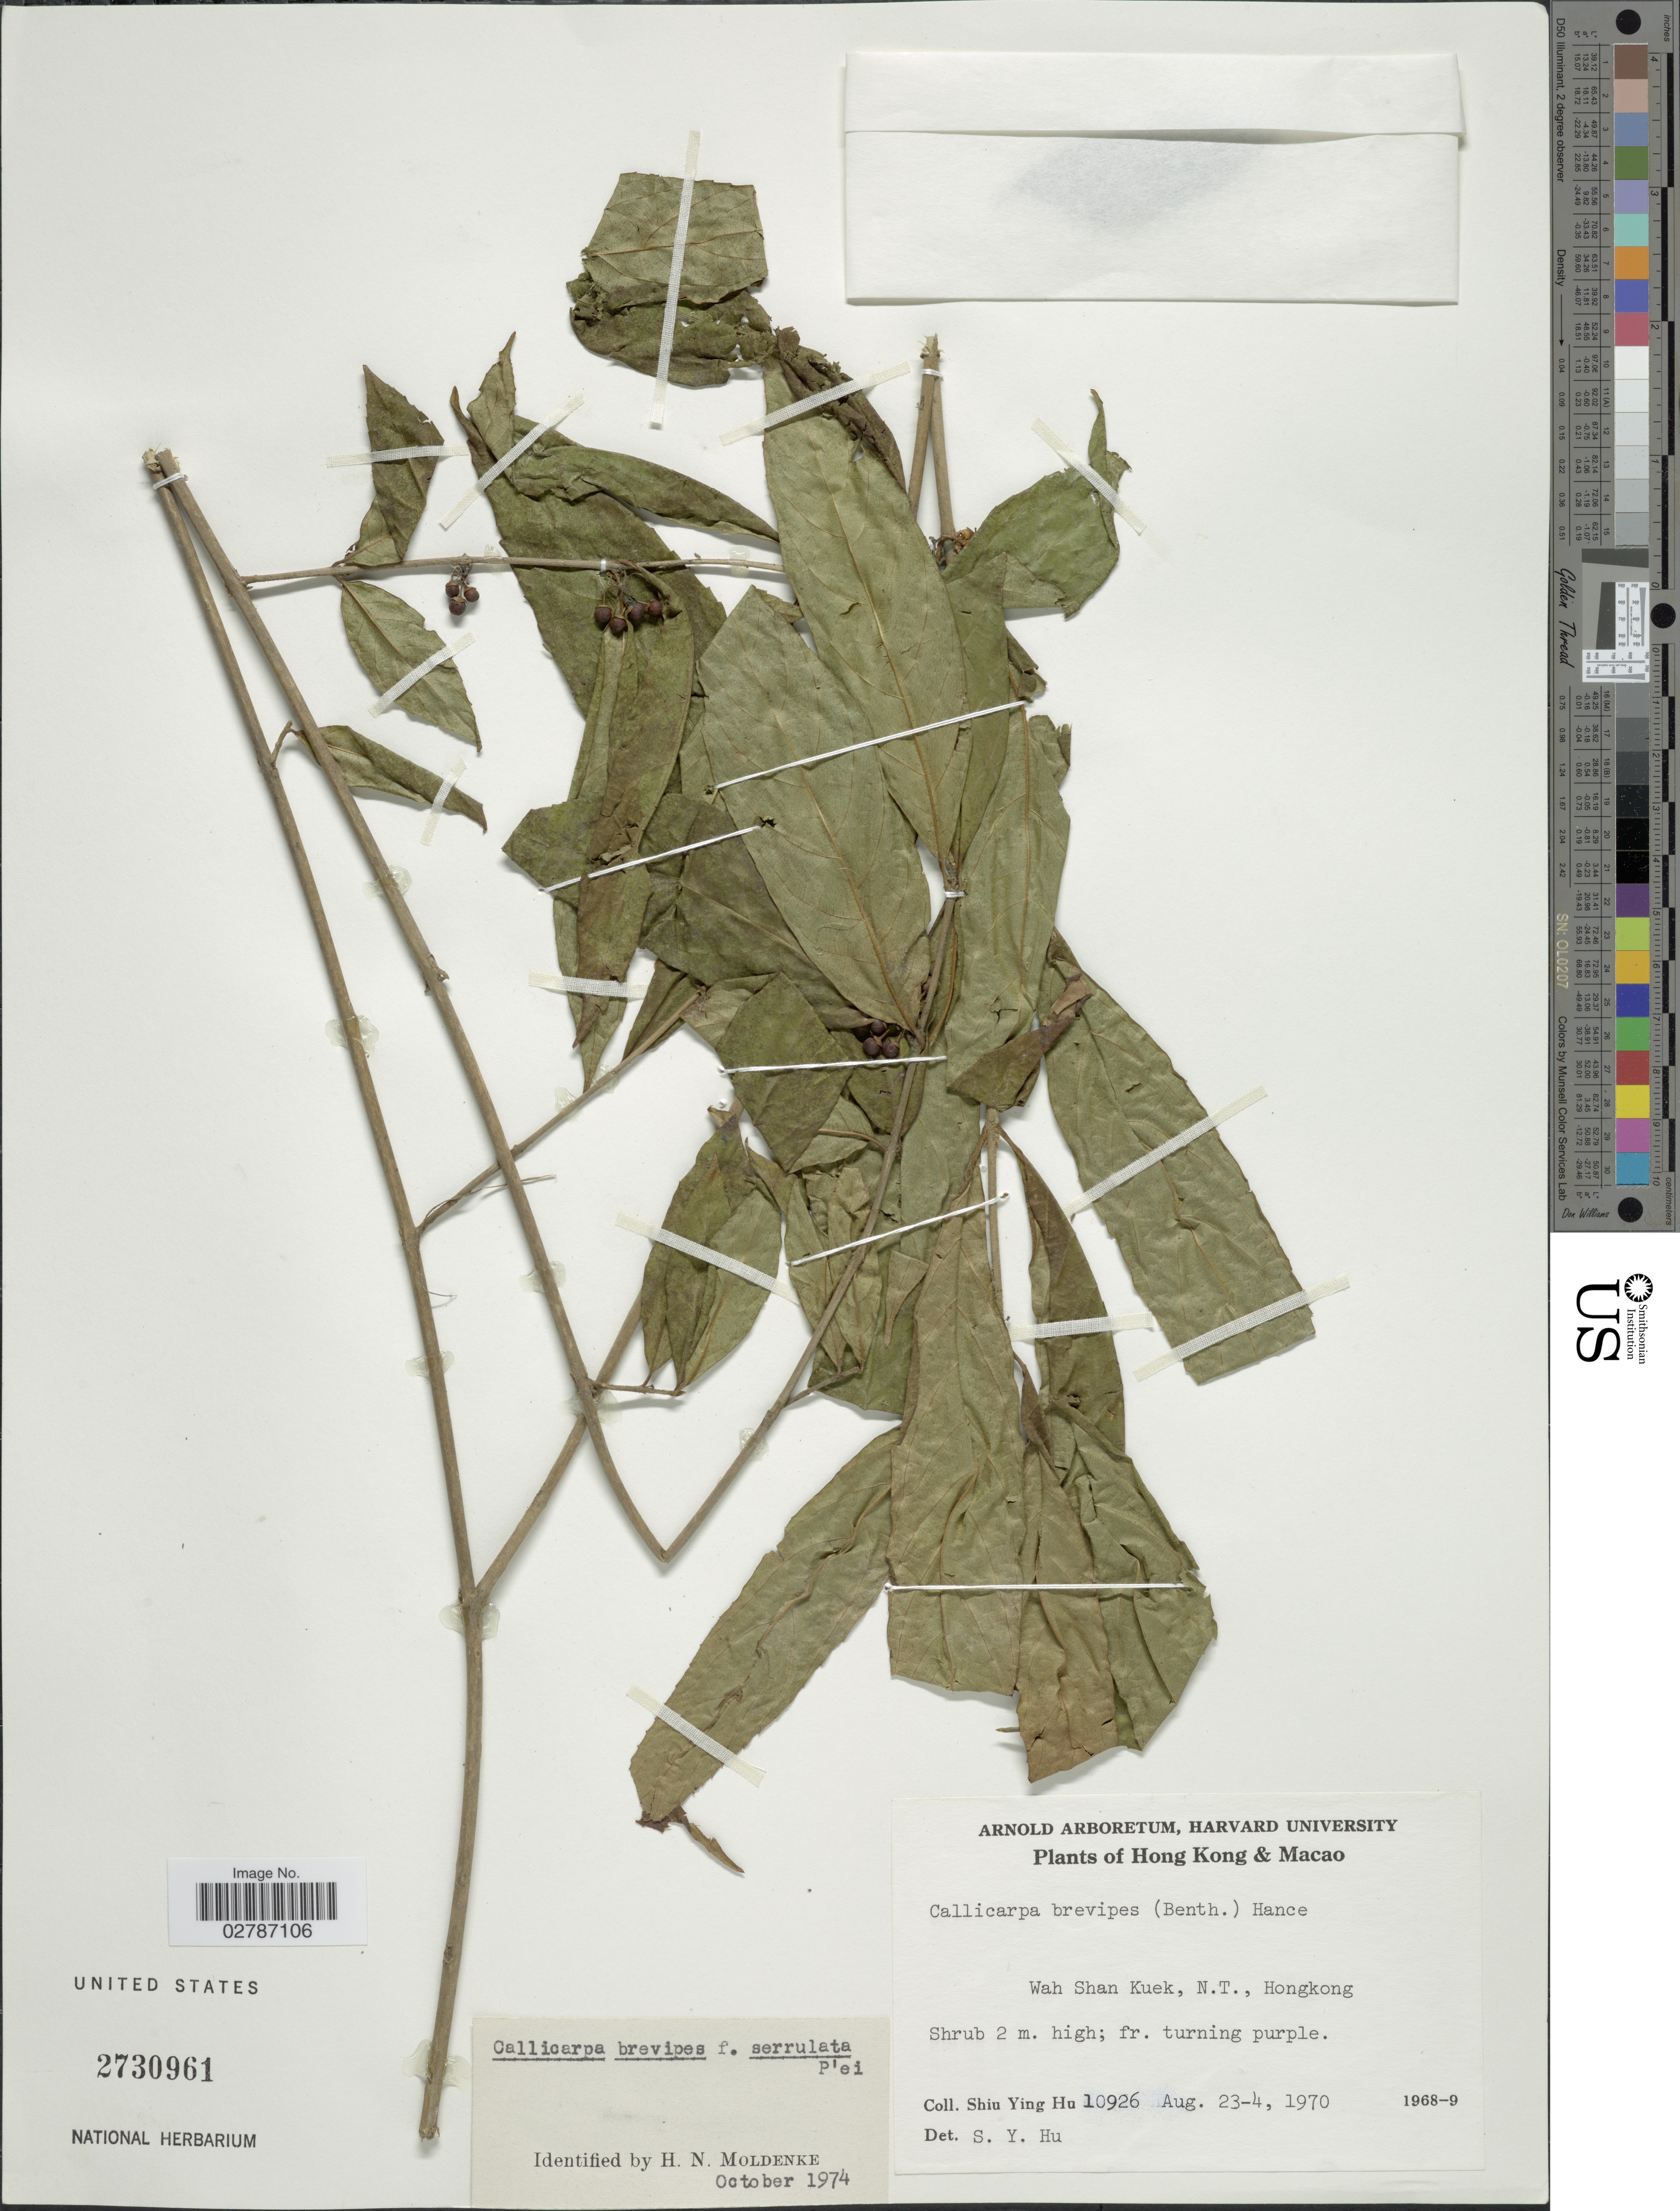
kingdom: Plantae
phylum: Tracheophyta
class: Magnoliopsida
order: Lamiales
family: Lamiaceae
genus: Callicarpa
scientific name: Callicarpa brevipes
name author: (Benth.) Hance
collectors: S. Y. Hu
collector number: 10926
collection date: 1970-08-04/1970-08-23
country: China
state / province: Hong Kong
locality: Wah Shan Kuek, N.T.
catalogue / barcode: US 2730961